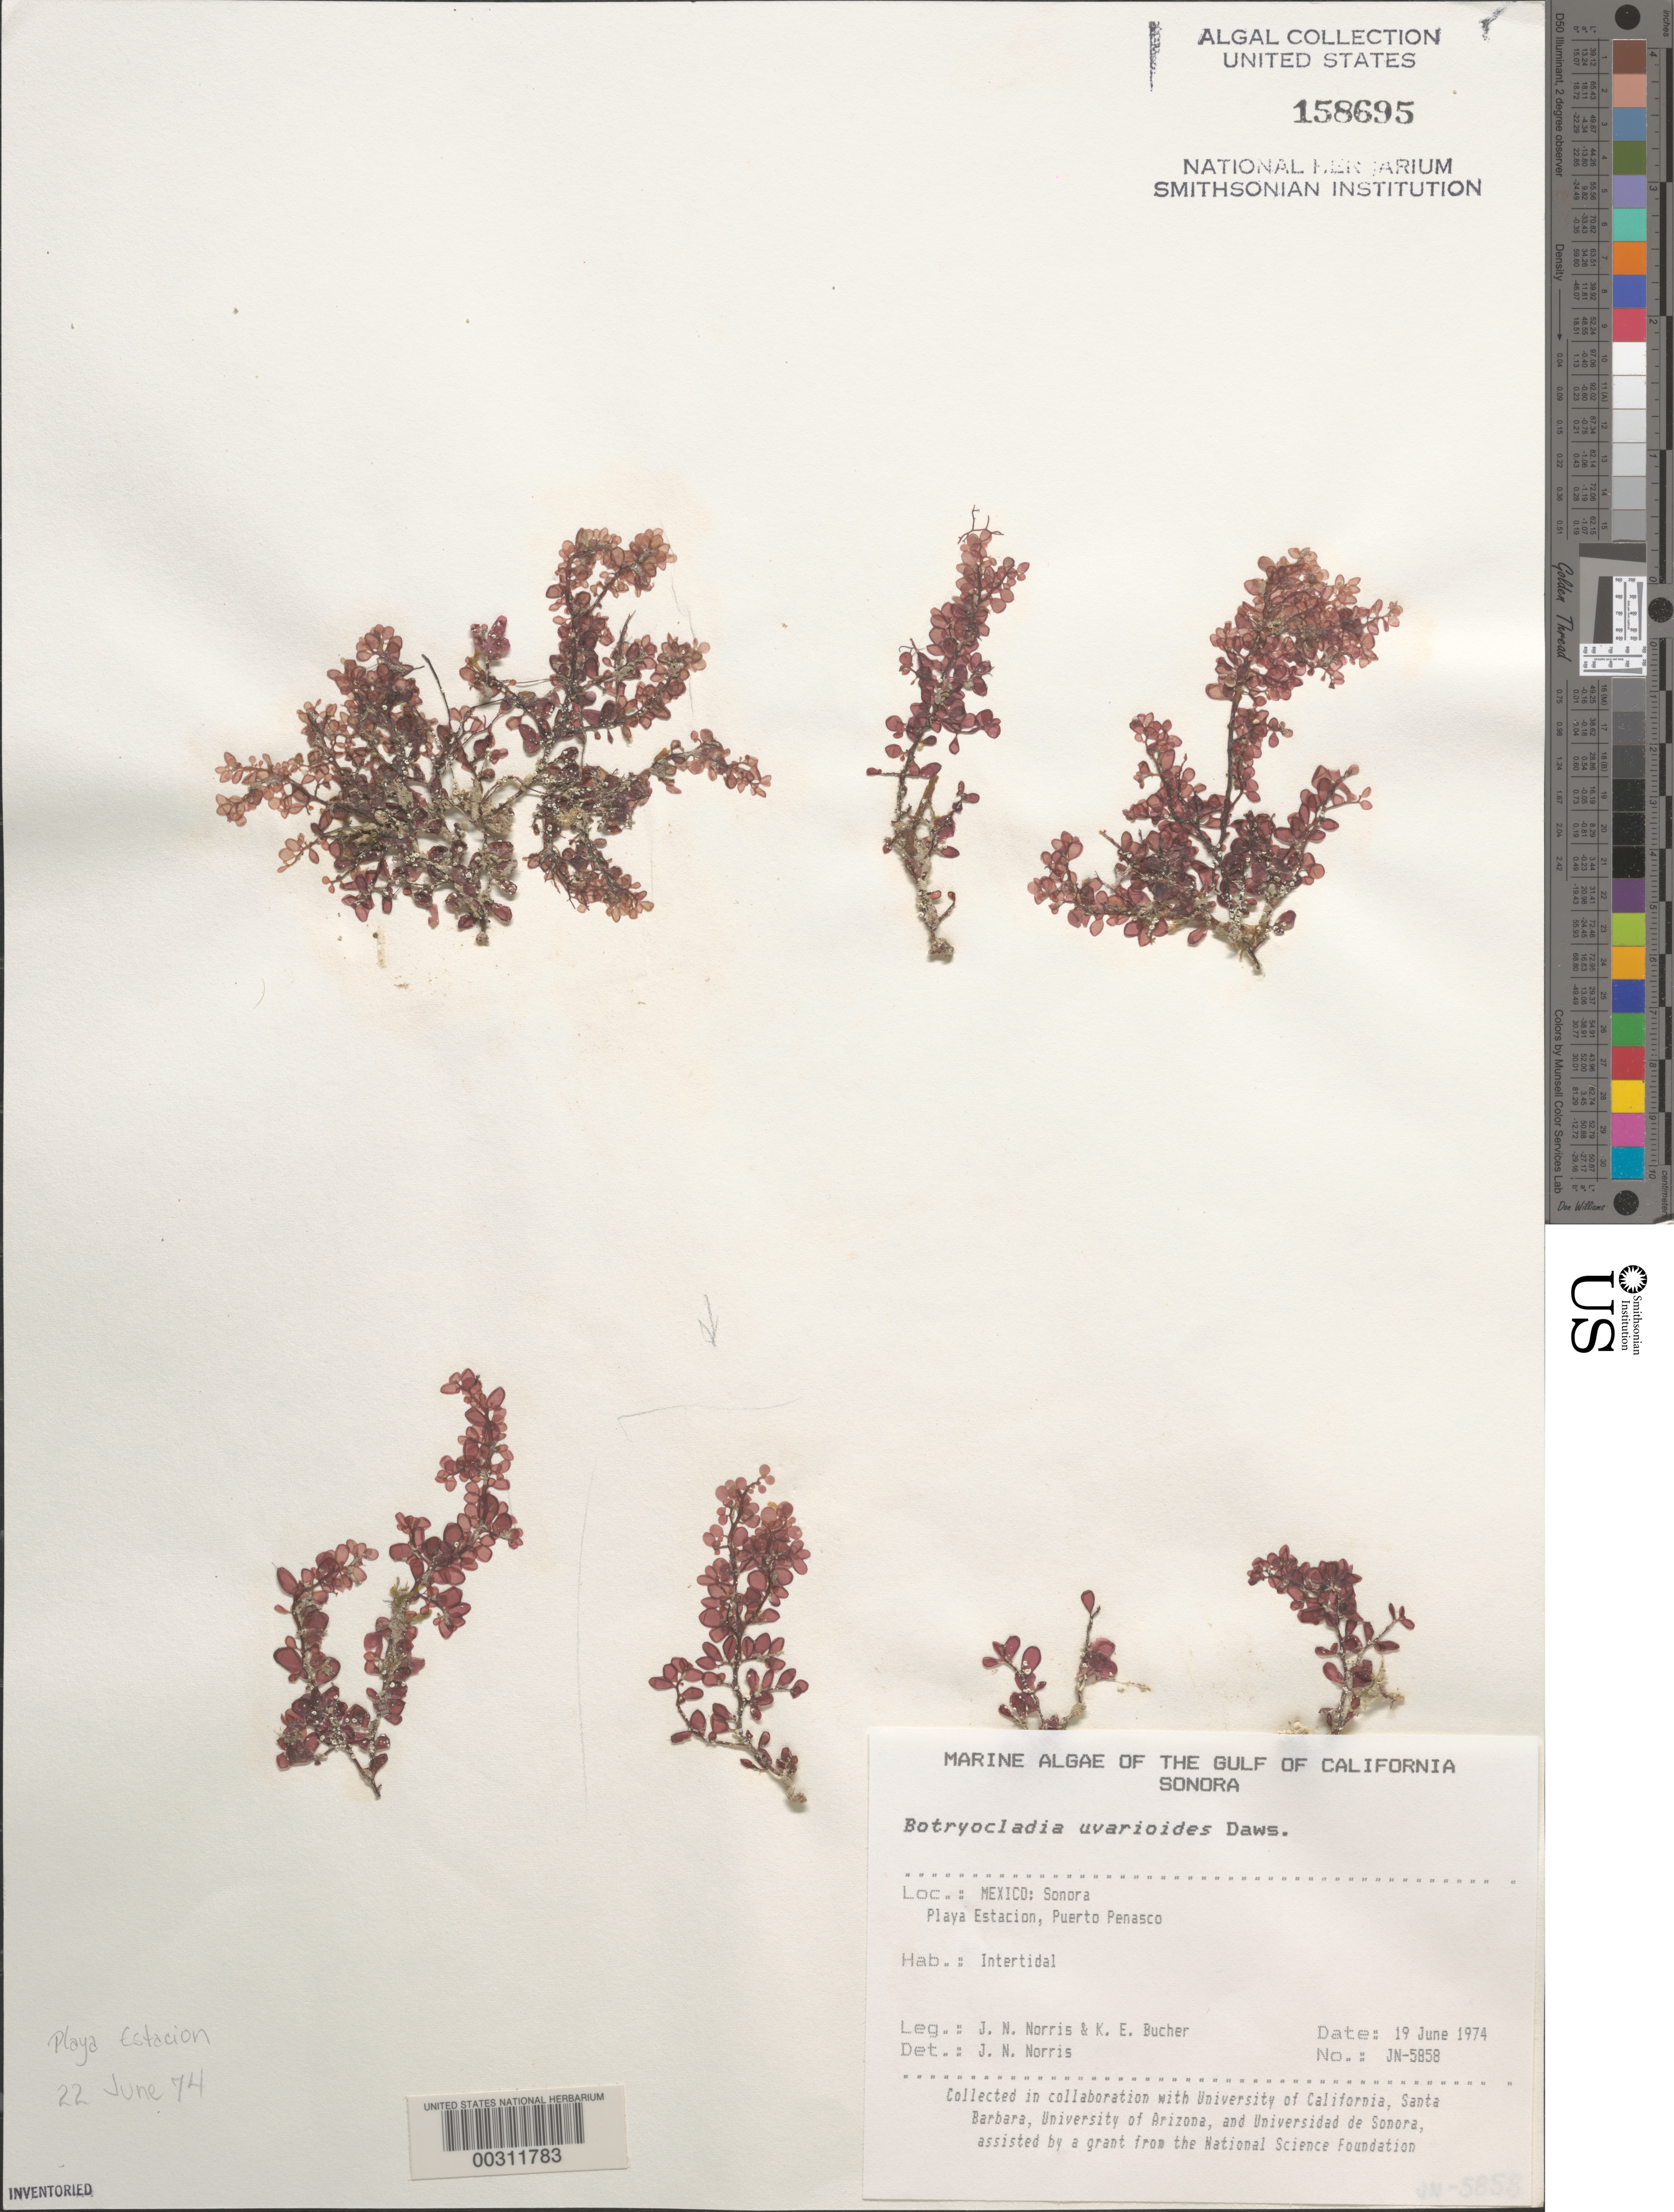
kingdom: Plantae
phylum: Rhodophyta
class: Florideophyceae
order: Rhodymeniales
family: Rhodymeniaceae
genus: Botryocladia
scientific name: Botryocladia uvarioides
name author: E.Y. Dawson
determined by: Norris, James N.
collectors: J. N. Norris & K. E. Bucher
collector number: JN-5858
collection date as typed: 19 Jun 1974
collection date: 1974-06-19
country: Mexico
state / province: Sonora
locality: Playa Estacion, Puerto Penasco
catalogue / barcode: US 158695